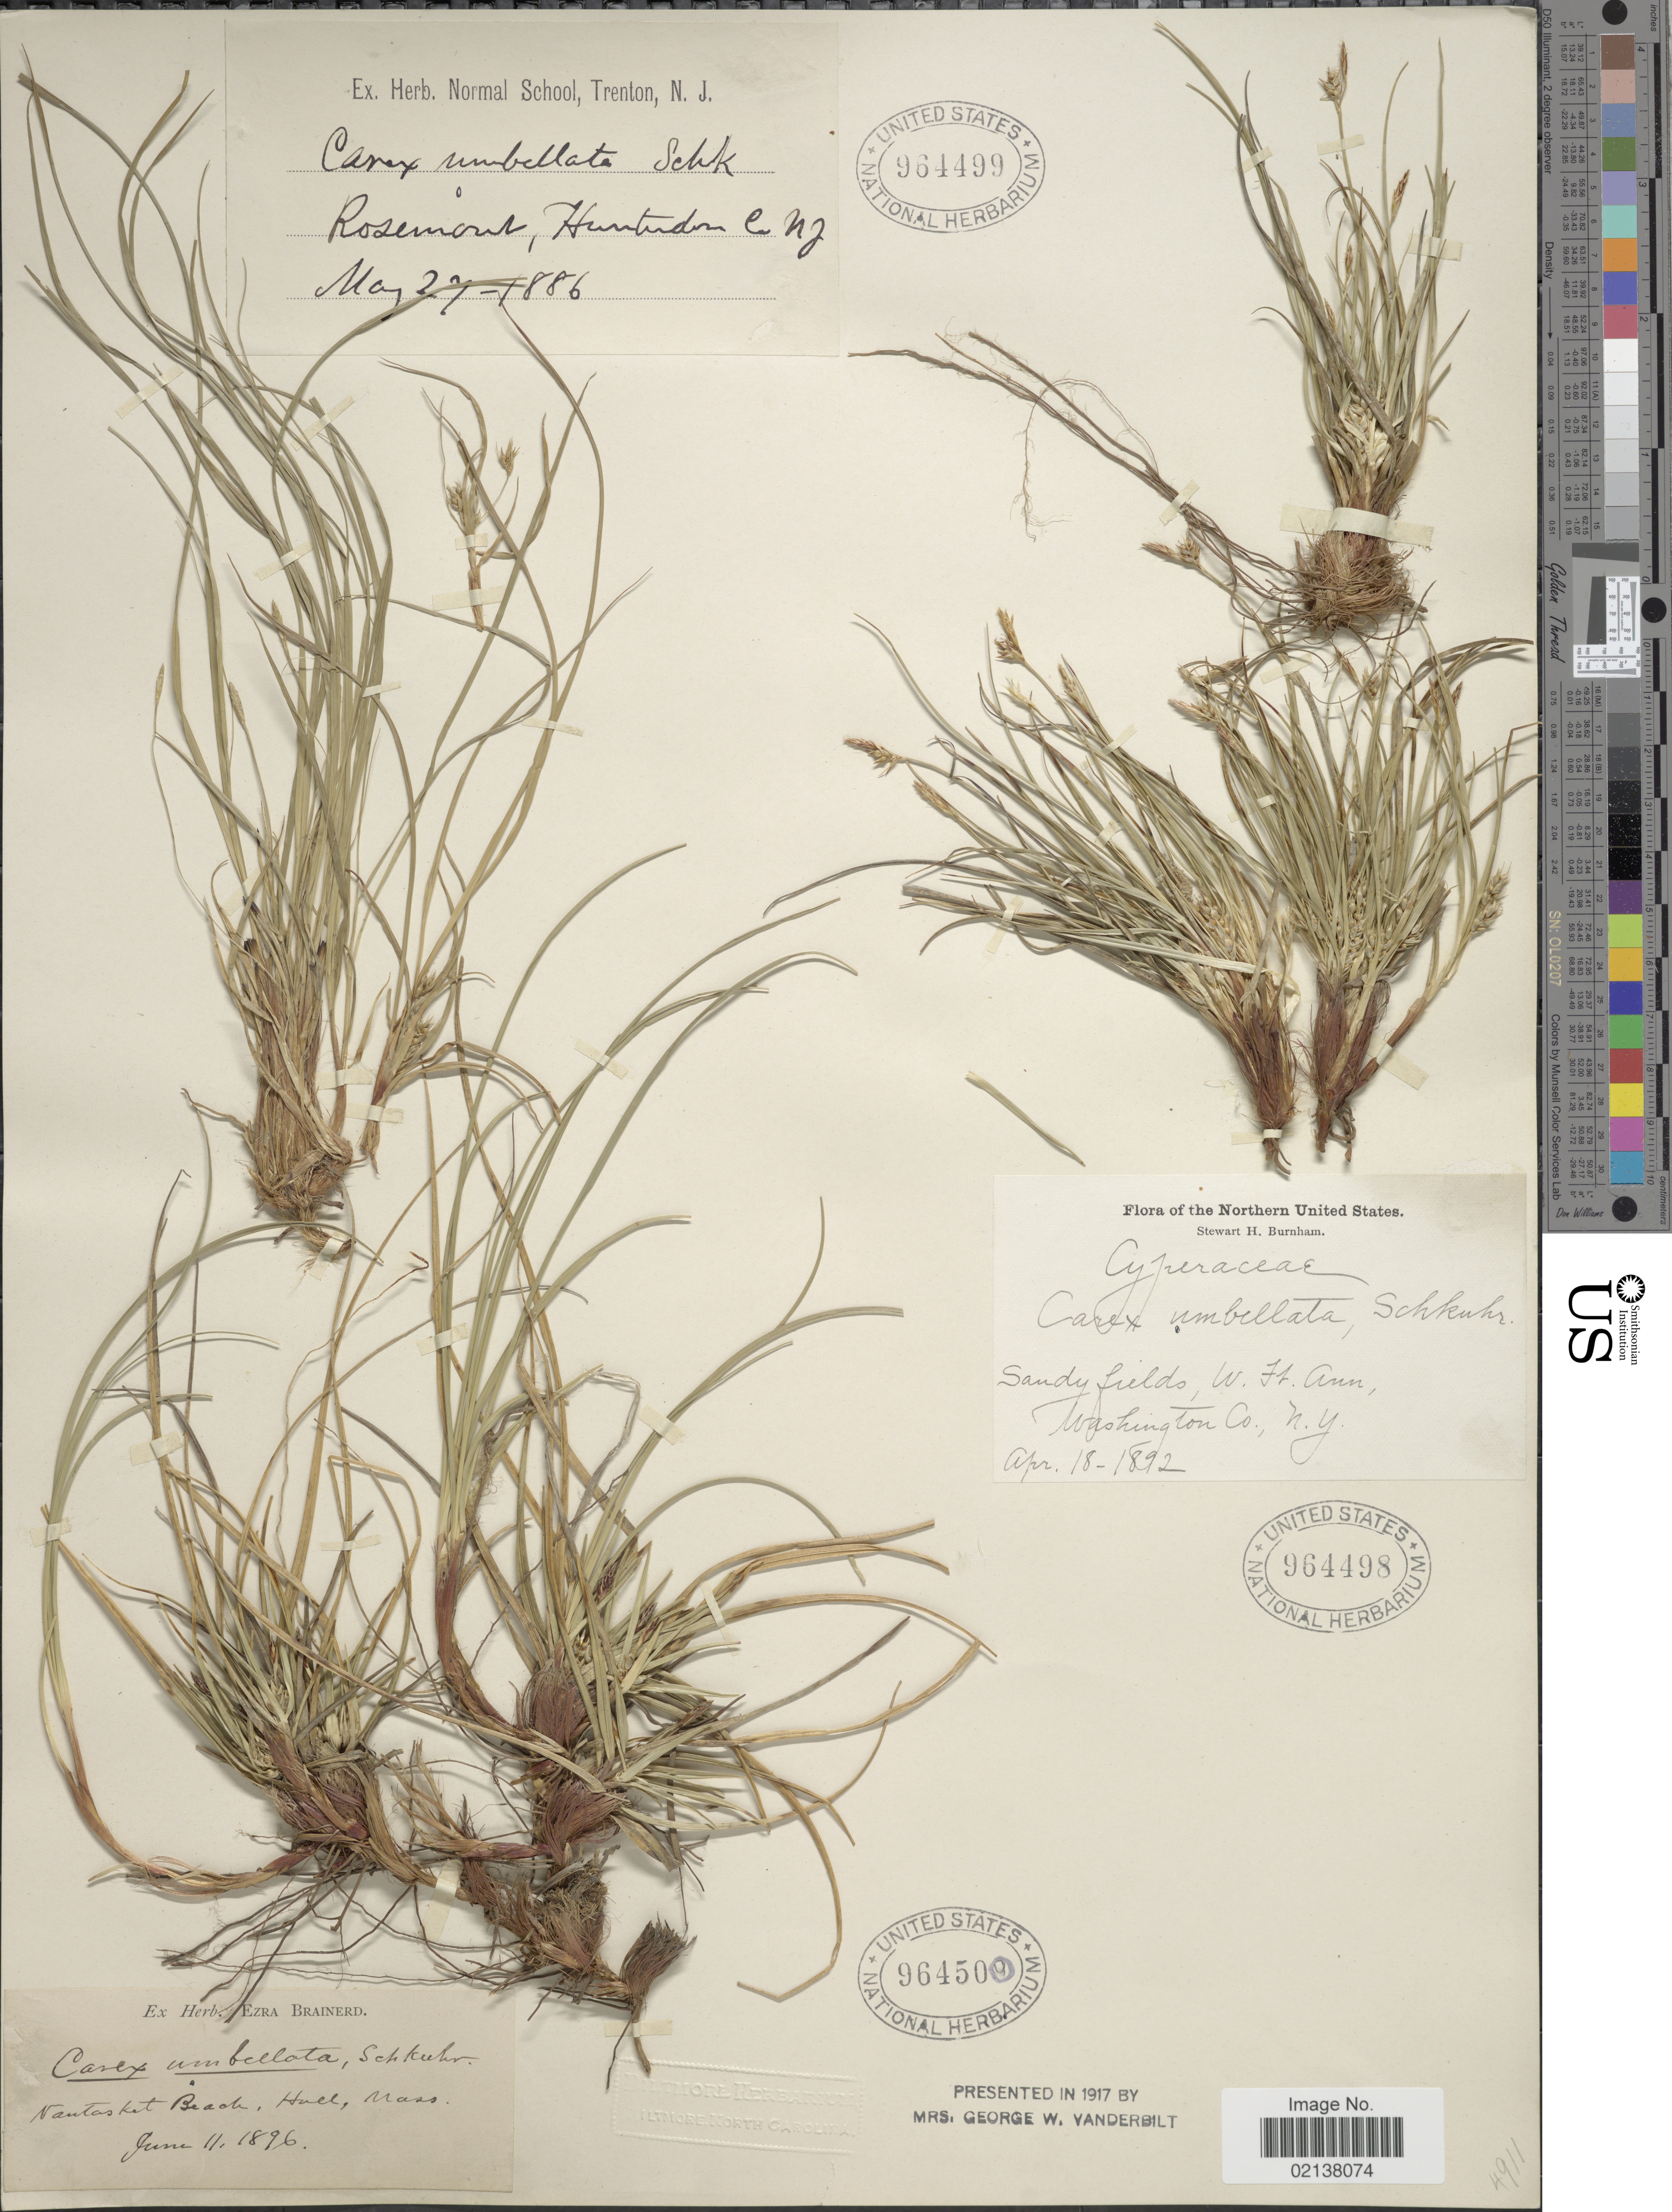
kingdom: Plantae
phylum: Tracheophyta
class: Liliopsida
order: Poales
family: Cyperaceae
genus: Carex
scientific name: Carex umbellata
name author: Schkuhr ex Willd.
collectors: S. Burnham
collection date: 1892-04-18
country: United States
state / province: New York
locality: Northern United States, Sandy fields, W. Ft Ann, Washington Co., N.Y.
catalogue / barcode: US 964498-2